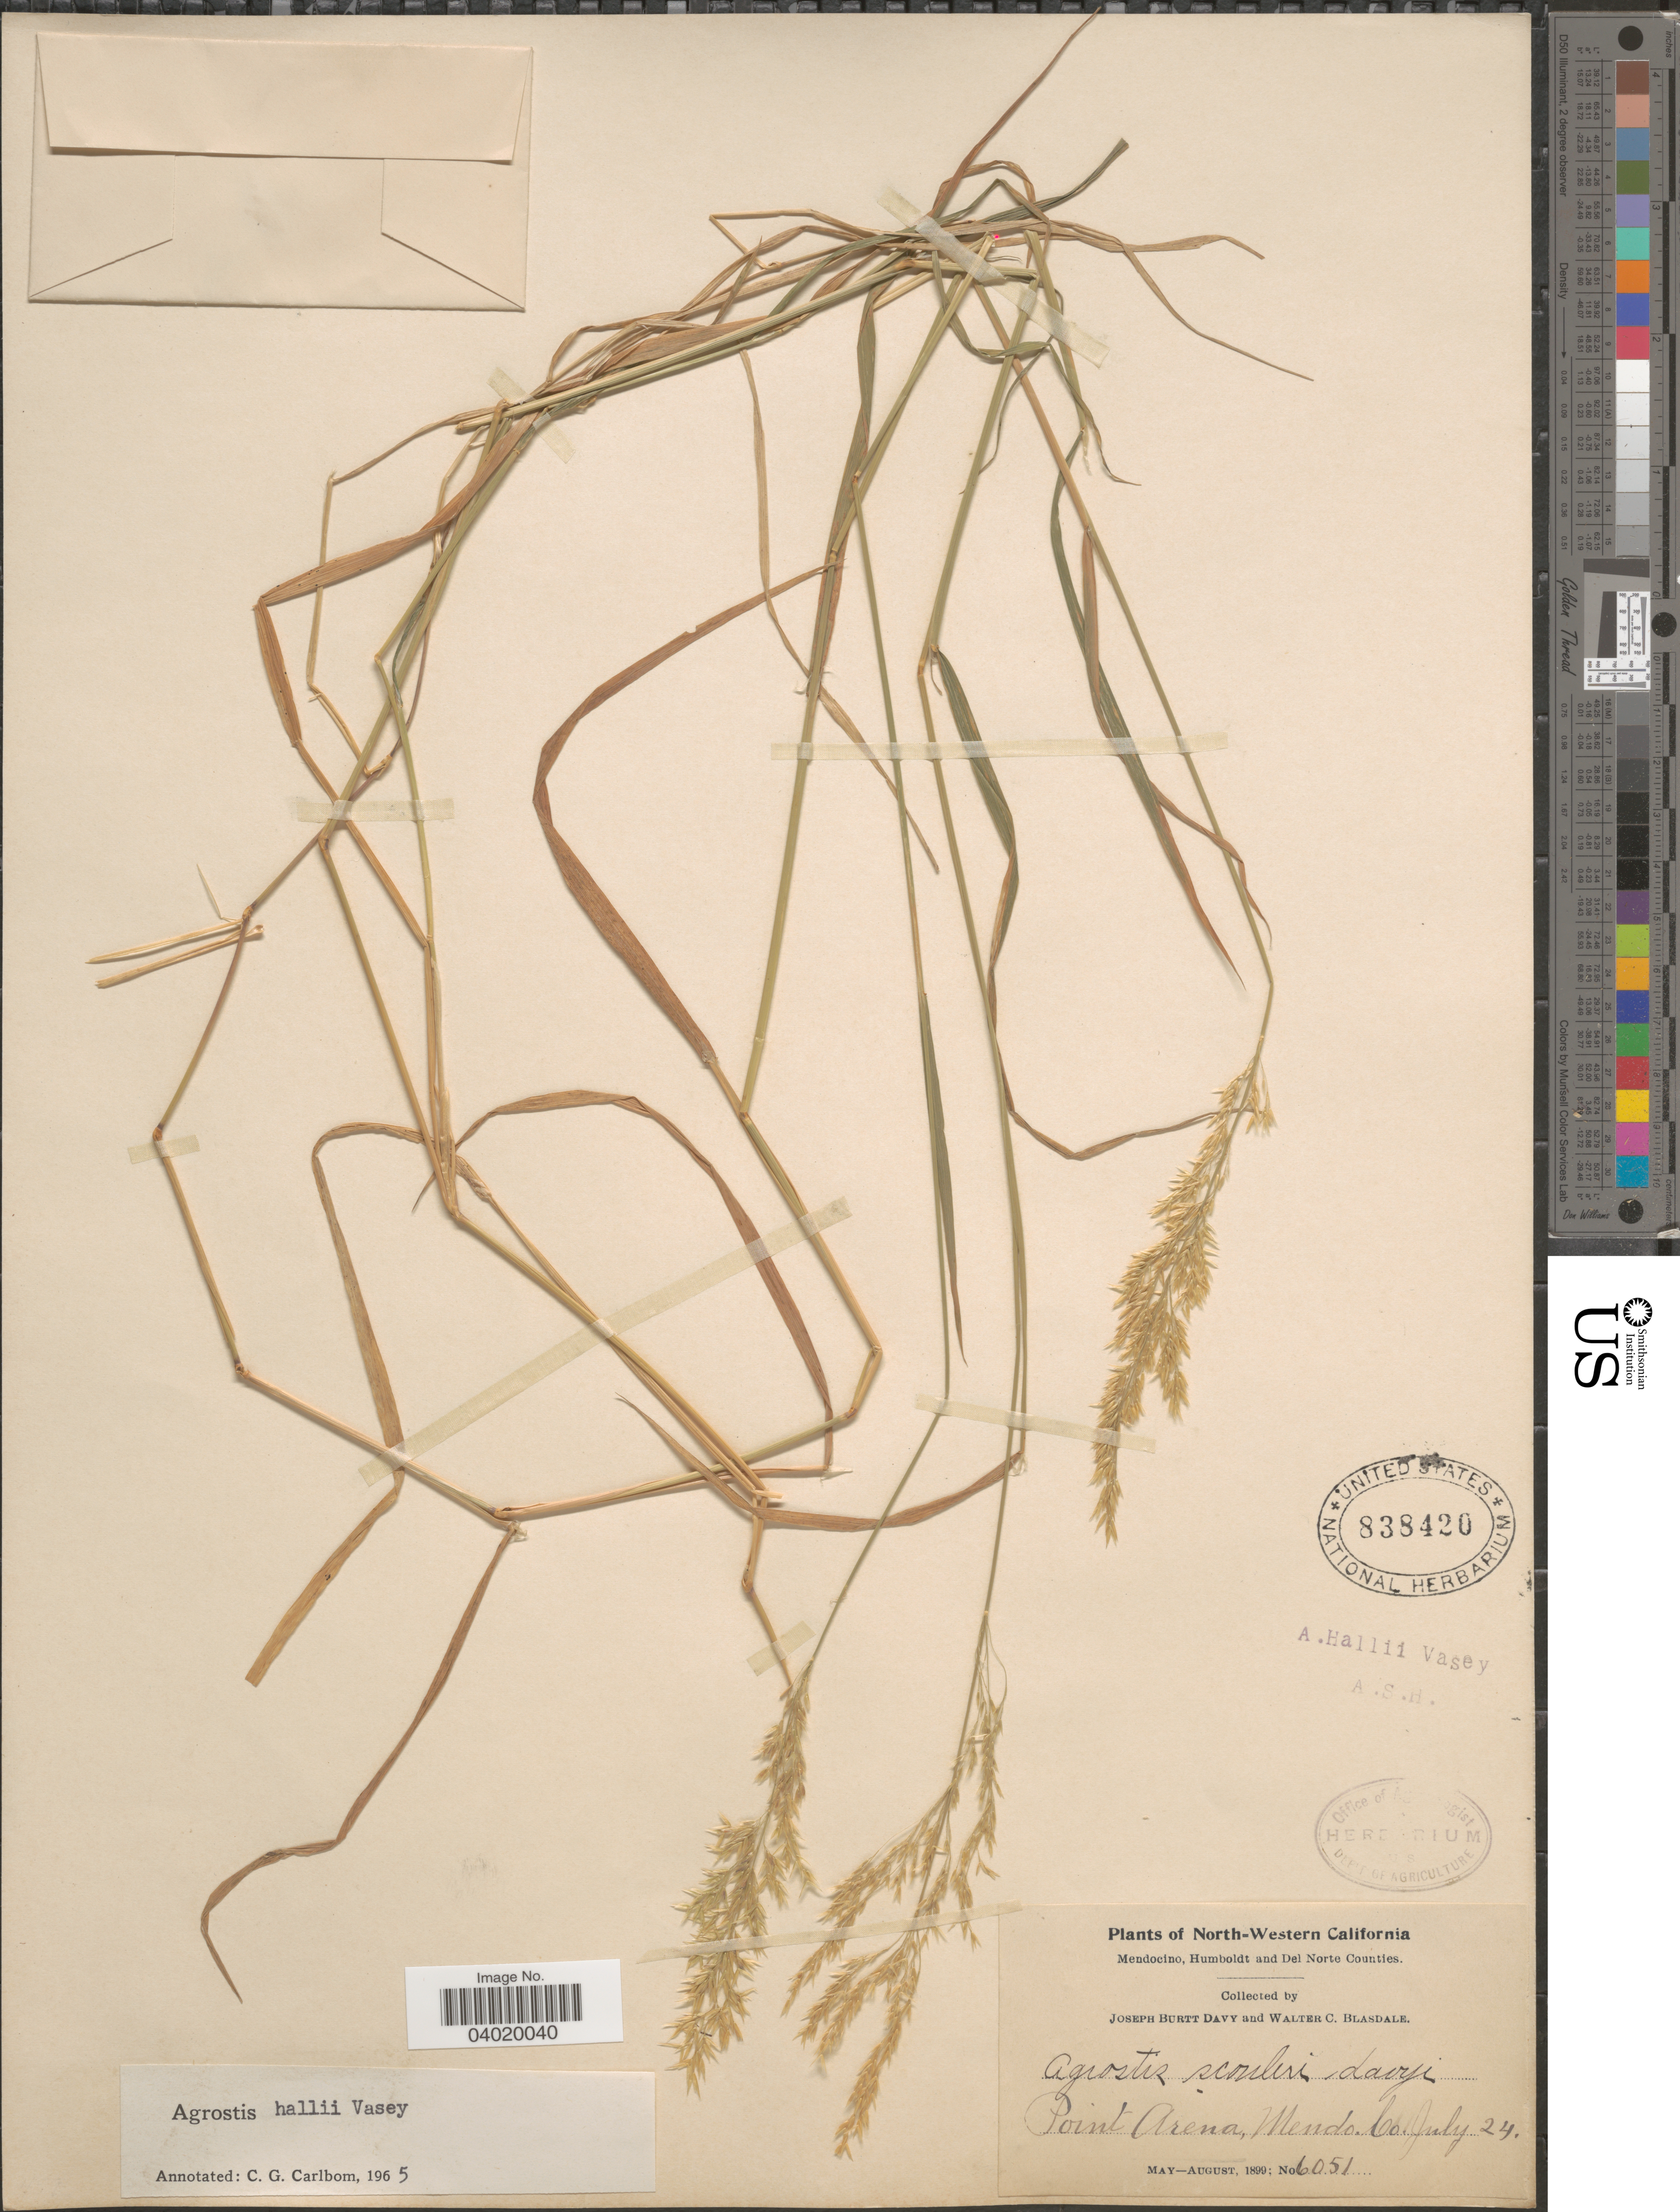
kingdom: Plantae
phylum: Tracheophyta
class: Liliopsida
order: Poales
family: Poaceae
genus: Agrostis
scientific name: Agrostis hallii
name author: Vasey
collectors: J. Burtt Davy & W. Blasdale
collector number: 6051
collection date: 1899-07-24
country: United States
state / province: California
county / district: Mendocino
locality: North-Western California. Point Arena, Mendo. Co.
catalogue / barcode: US 838420